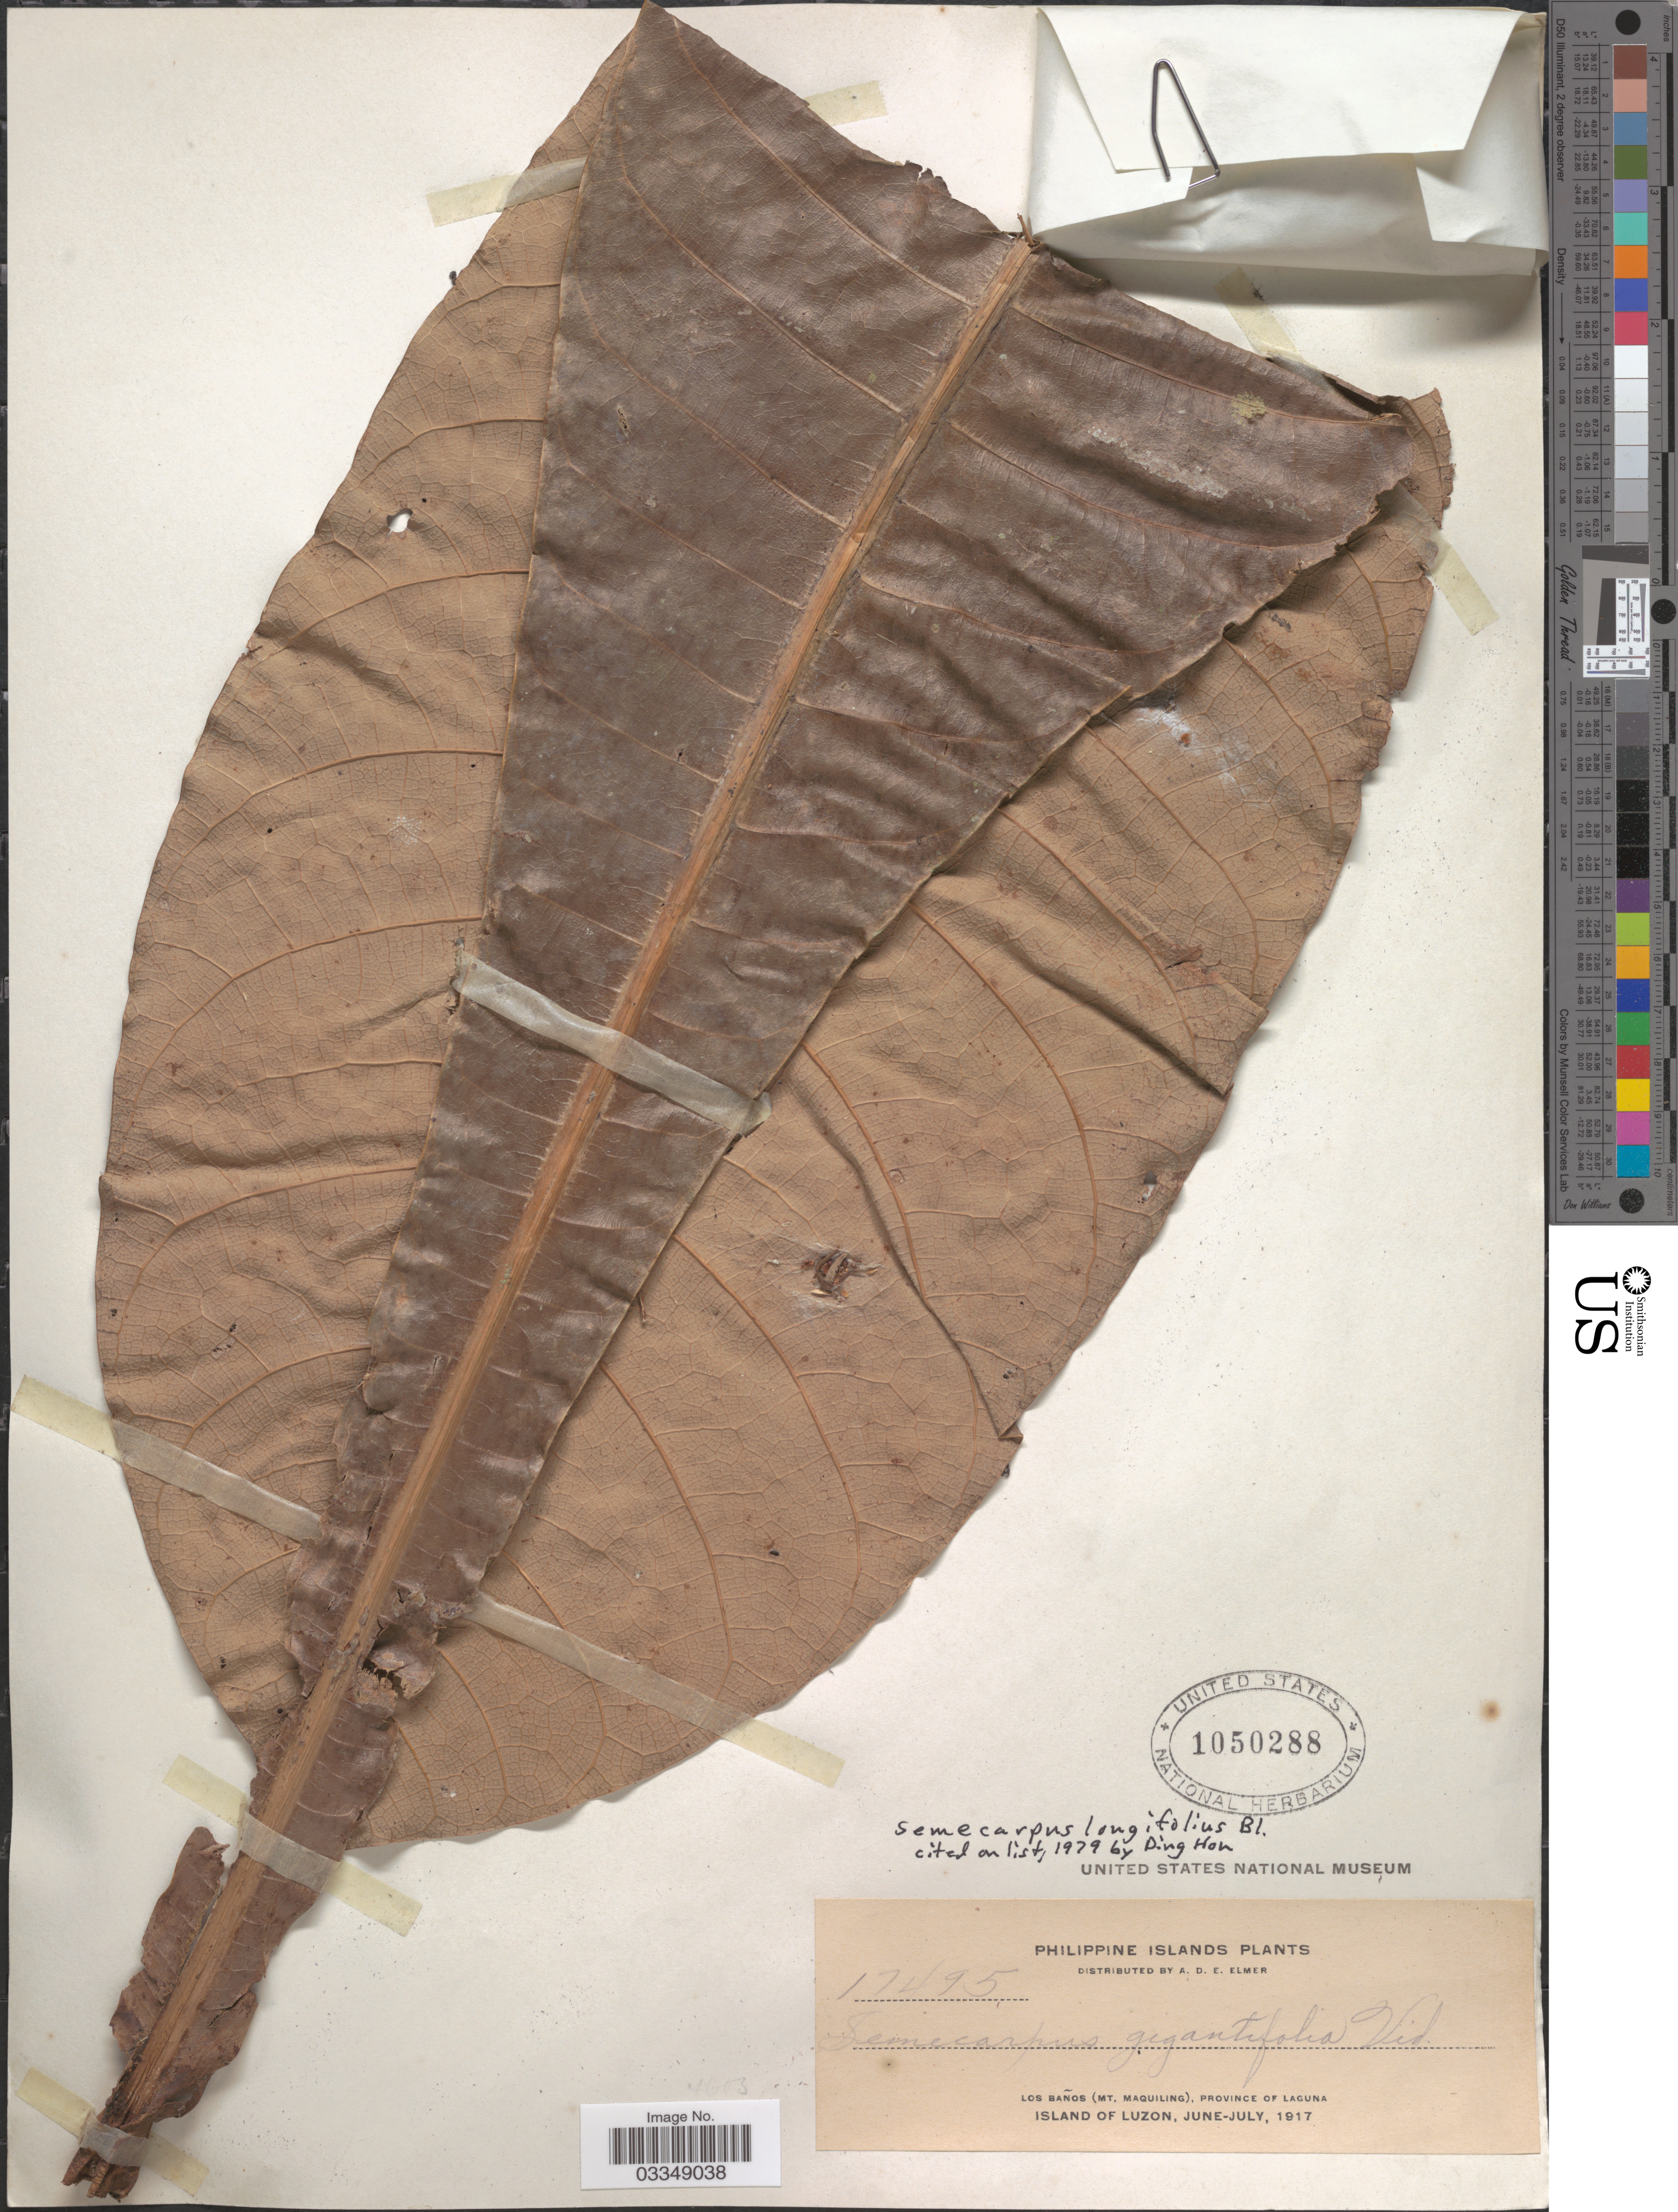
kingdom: Plantae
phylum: Tracheophyta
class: Magnoliopsida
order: Sapindales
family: Anacardiaceae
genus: Semecarpus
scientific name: Semecarpus longifolius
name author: Blume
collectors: A. D. E. Elmer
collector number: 17495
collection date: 1917-06/1917-07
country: Philippines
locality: Philippine Islands. Los Baños (Mt. Maquiling), Province of Laguna. Island of Luzon.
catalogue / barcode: US 1050288